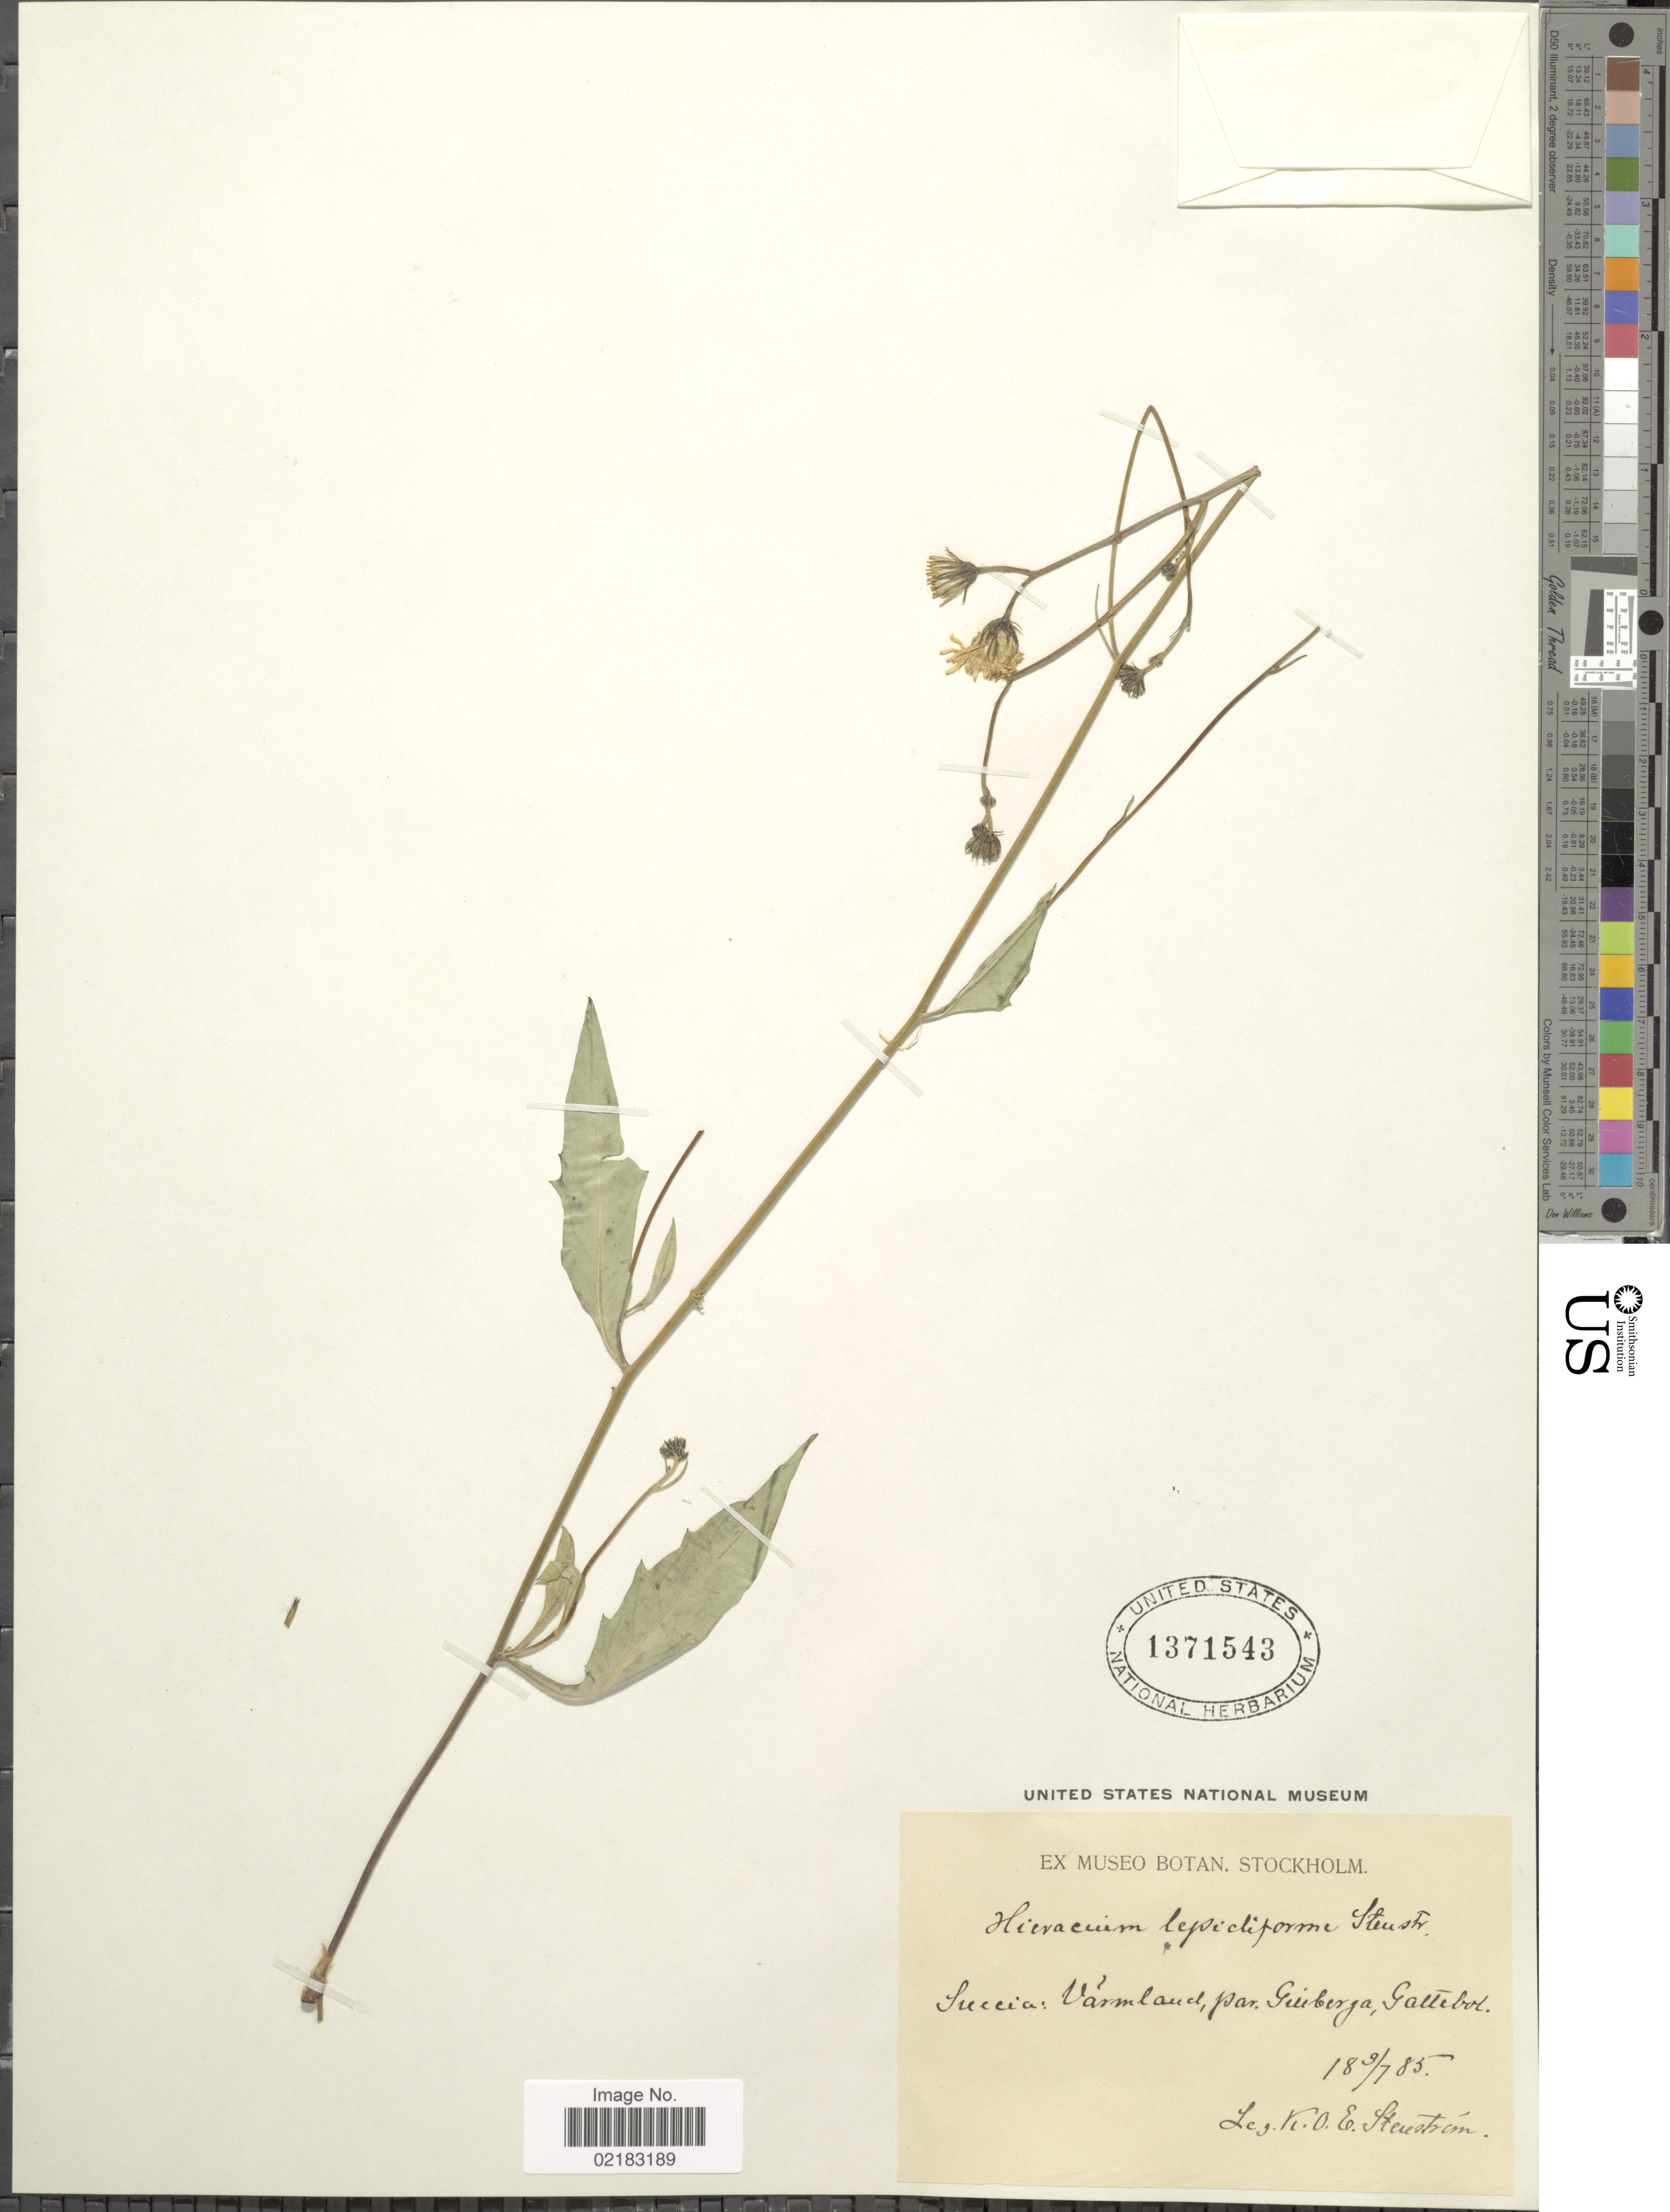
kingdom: Plantae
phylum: Tracheophyta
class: Magnoliopsida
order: Asterales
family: Asteraceae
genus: Hieracium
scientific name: Hieracium lepidiforme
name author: (Stenstr. ex Zahn) Johanss.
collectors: K. O. E. Stenström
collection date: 1885-07-09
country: Sweden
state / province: Varmland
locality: Gillberga, Galtebol.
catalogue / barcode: US 1371543